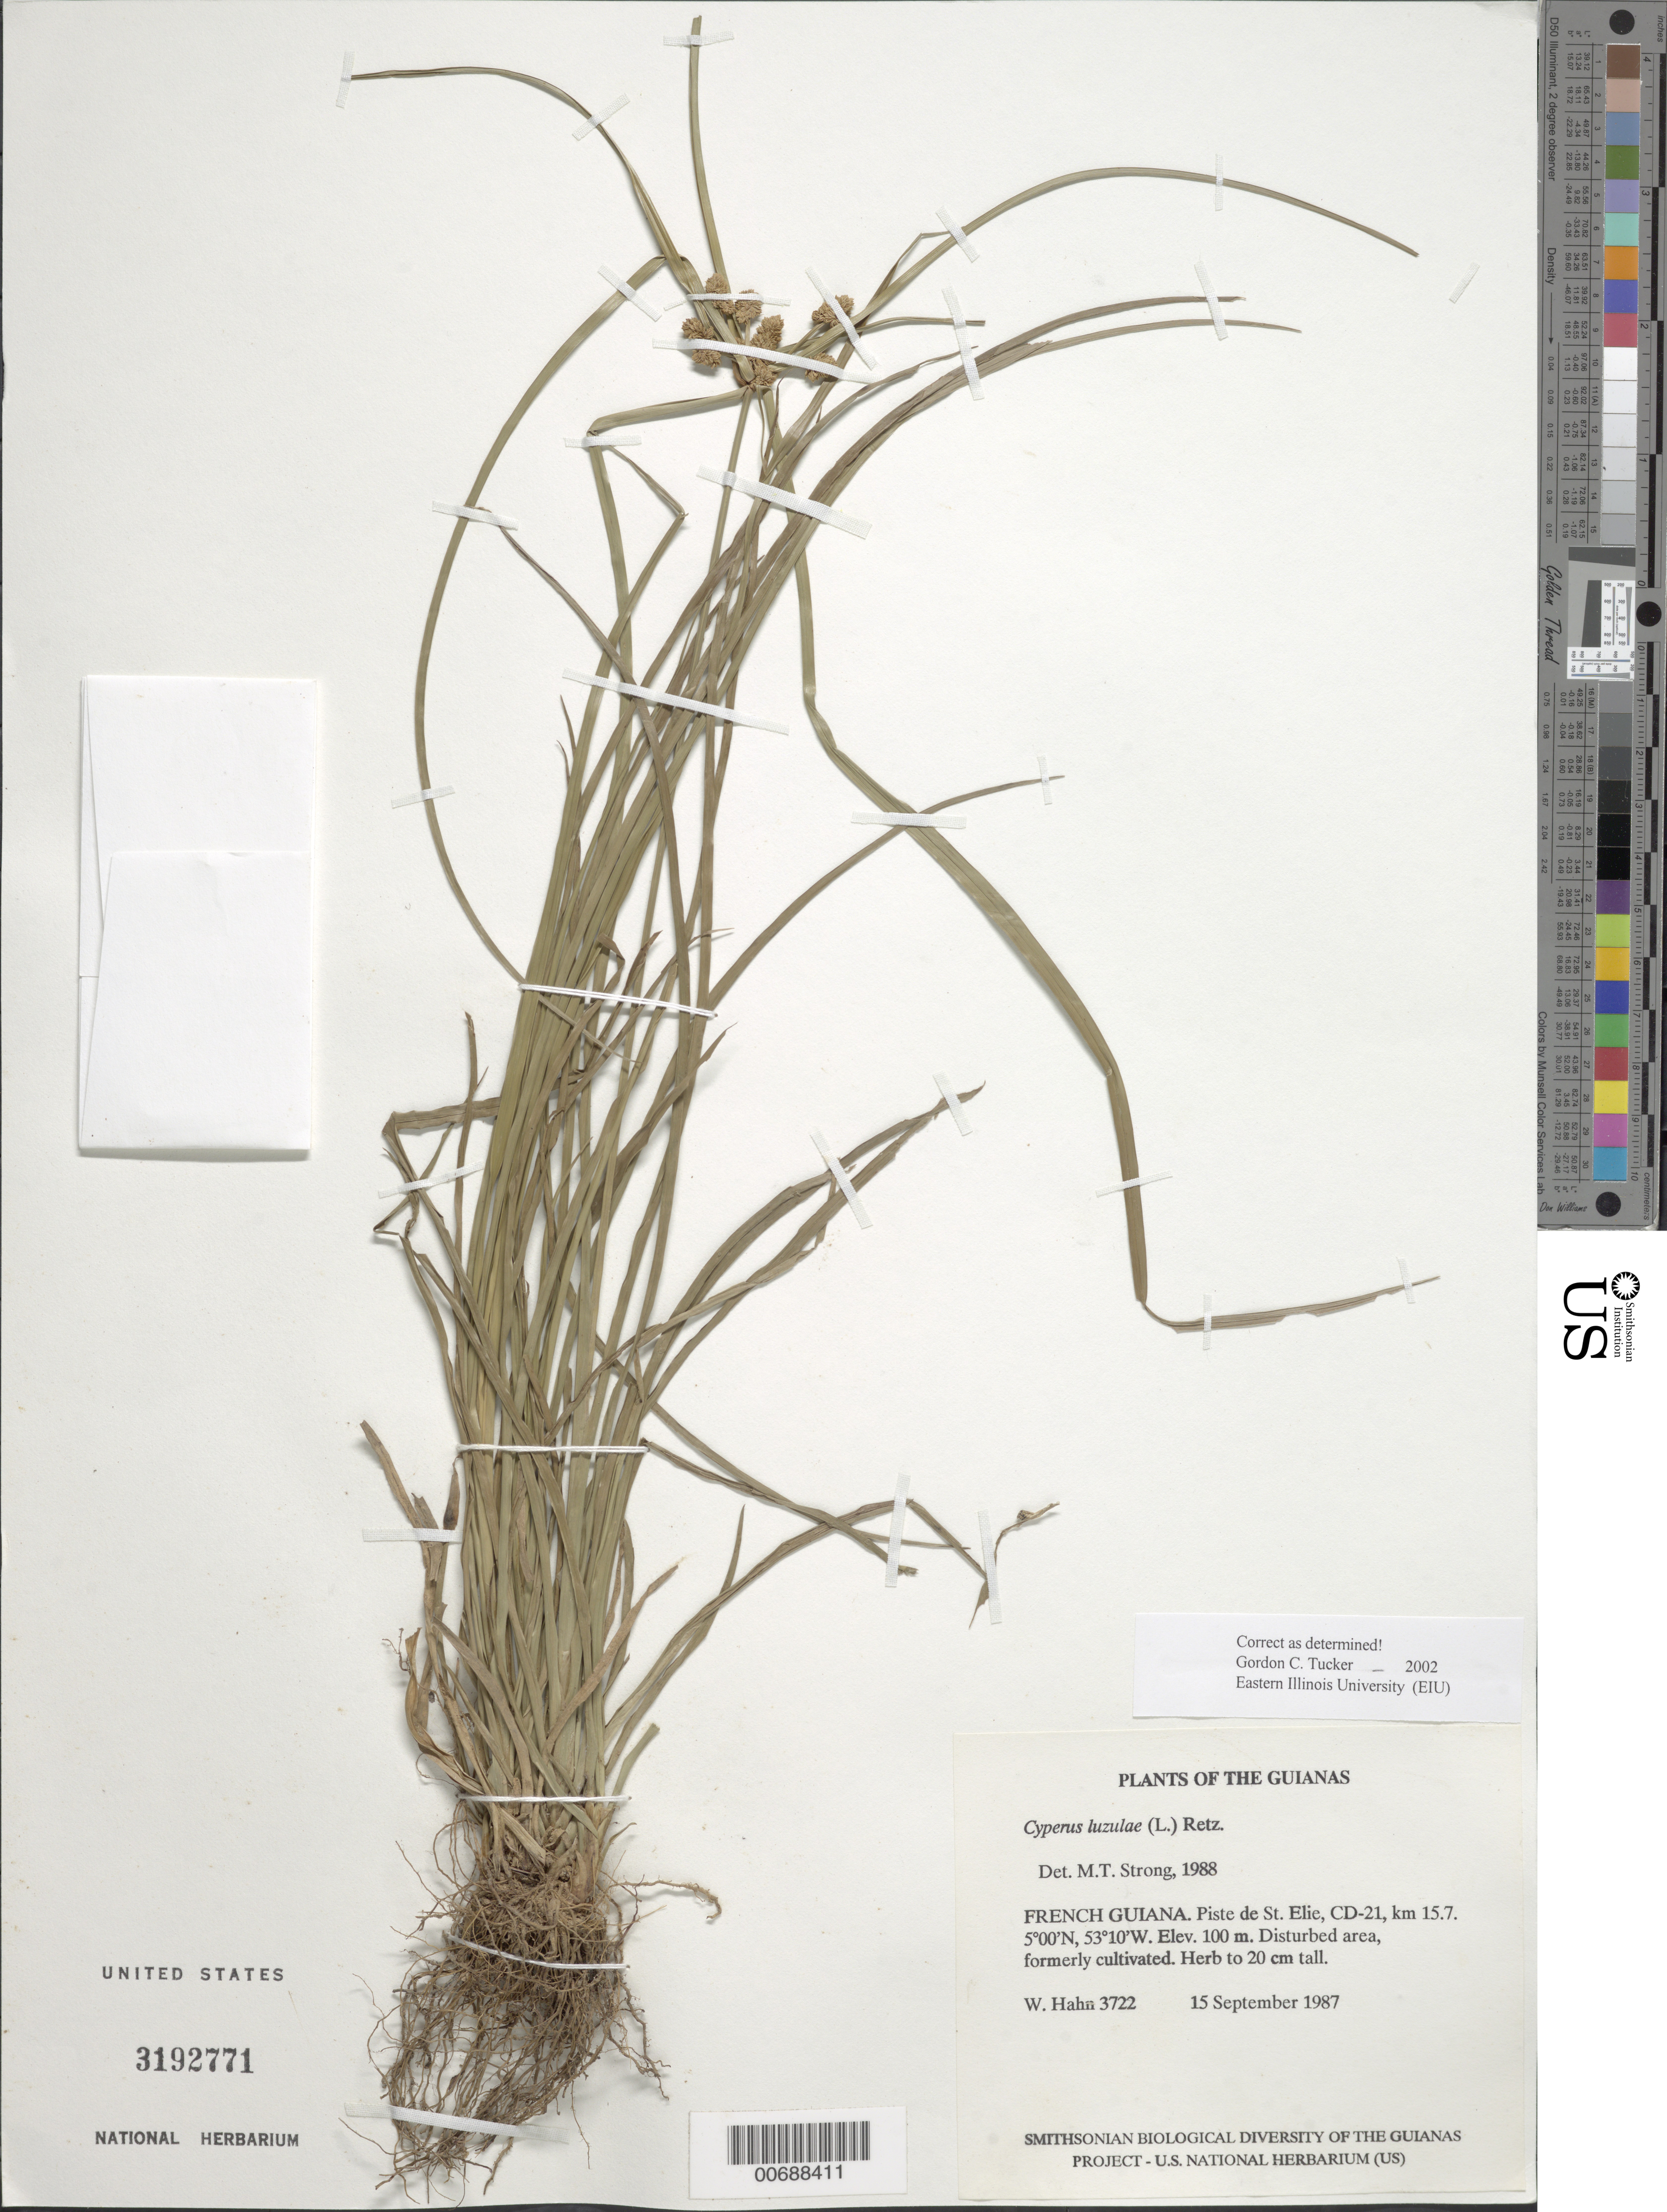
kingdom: Plantae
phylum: Tracheophyta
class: Liliopsida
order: Poales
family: Cyperaceae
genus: Cyperus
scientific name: Cyperus luzulae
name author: (L.) Rottb. ex Retz.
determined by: Tucker, G. C.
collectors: W. Hahn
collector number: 3722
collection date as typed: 15 September 1987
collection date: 1987-09-15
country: French Guiana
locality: Piste de St. Elie, CD-21, km 15.7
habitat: Disturbed area, formerly cultivated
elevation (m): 100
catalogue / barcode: US 3192771